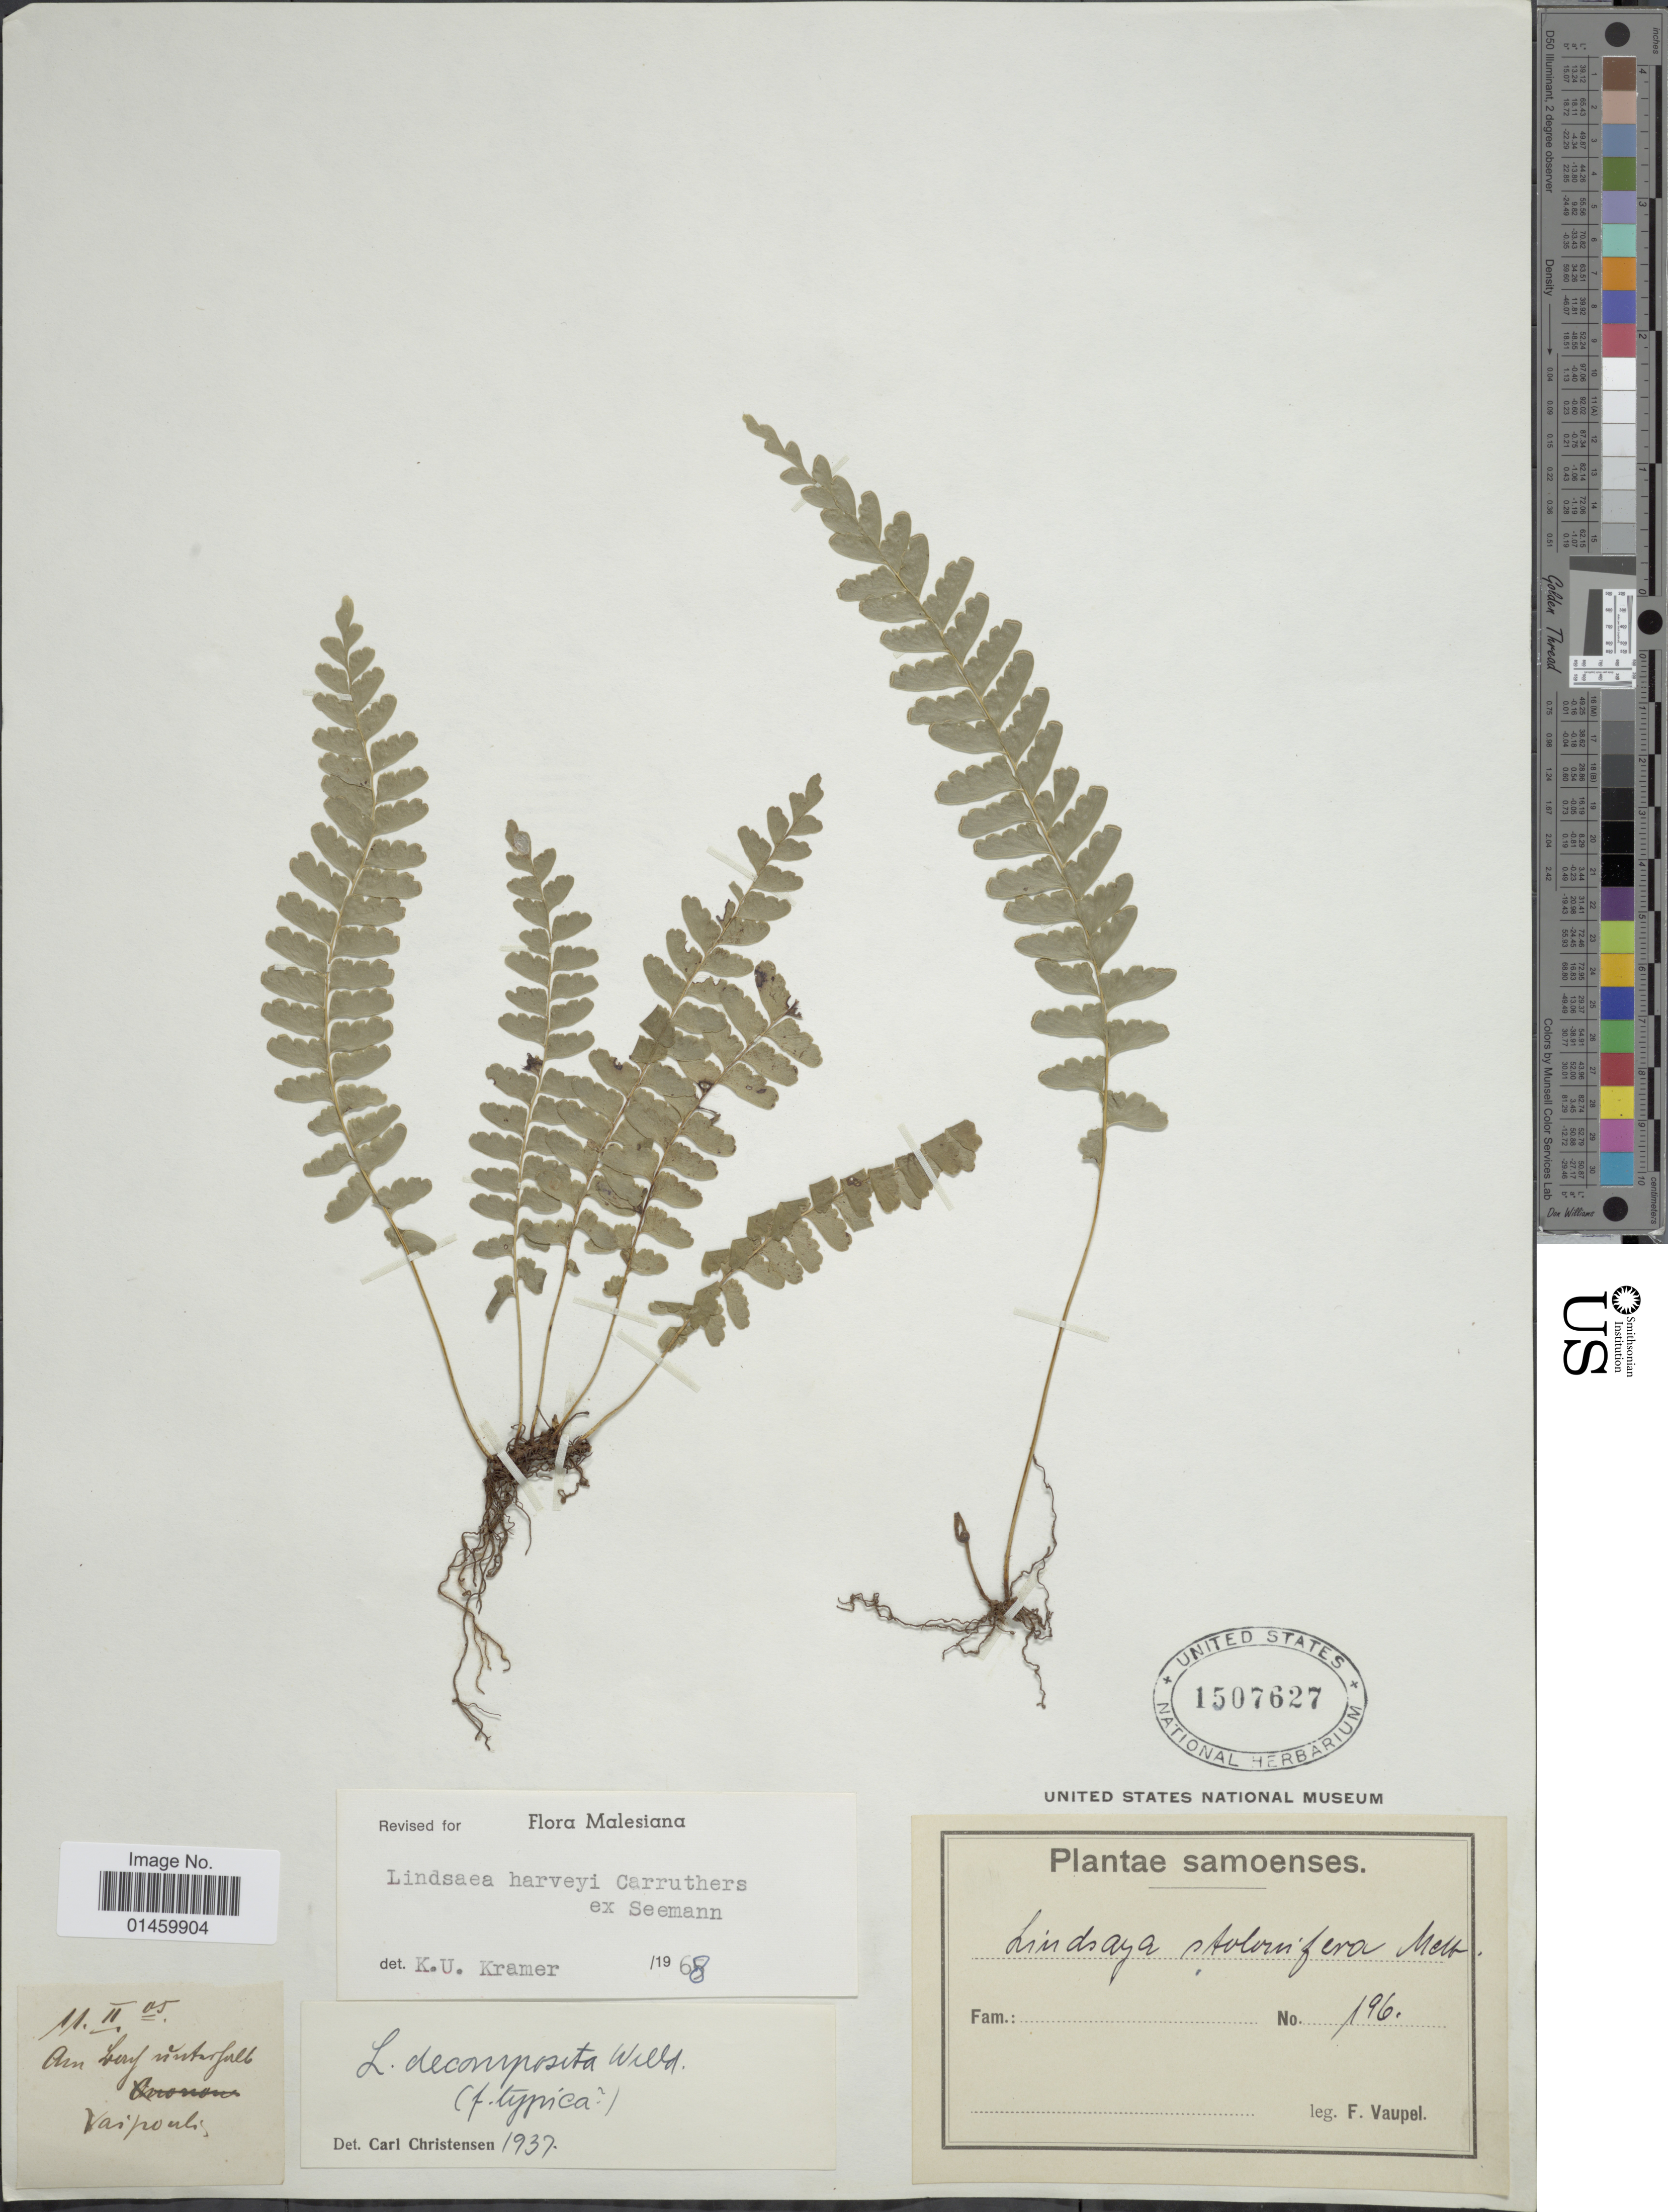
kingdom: Plantae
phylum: Tracheophyta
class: Polypodiopsida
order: Polypodiales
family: Lindsaeaceae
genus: Lindsaea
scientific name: Lindsaea harveyi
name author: Carruth. ex Seem.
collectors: F. Vaupel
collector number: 196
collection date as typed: Transcribed d/m/y: 11/2/5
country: Samoa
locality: Plantae Samoenses. Am berg waterfall. Vaipouli. [interpreted]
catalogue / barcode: US 1507627